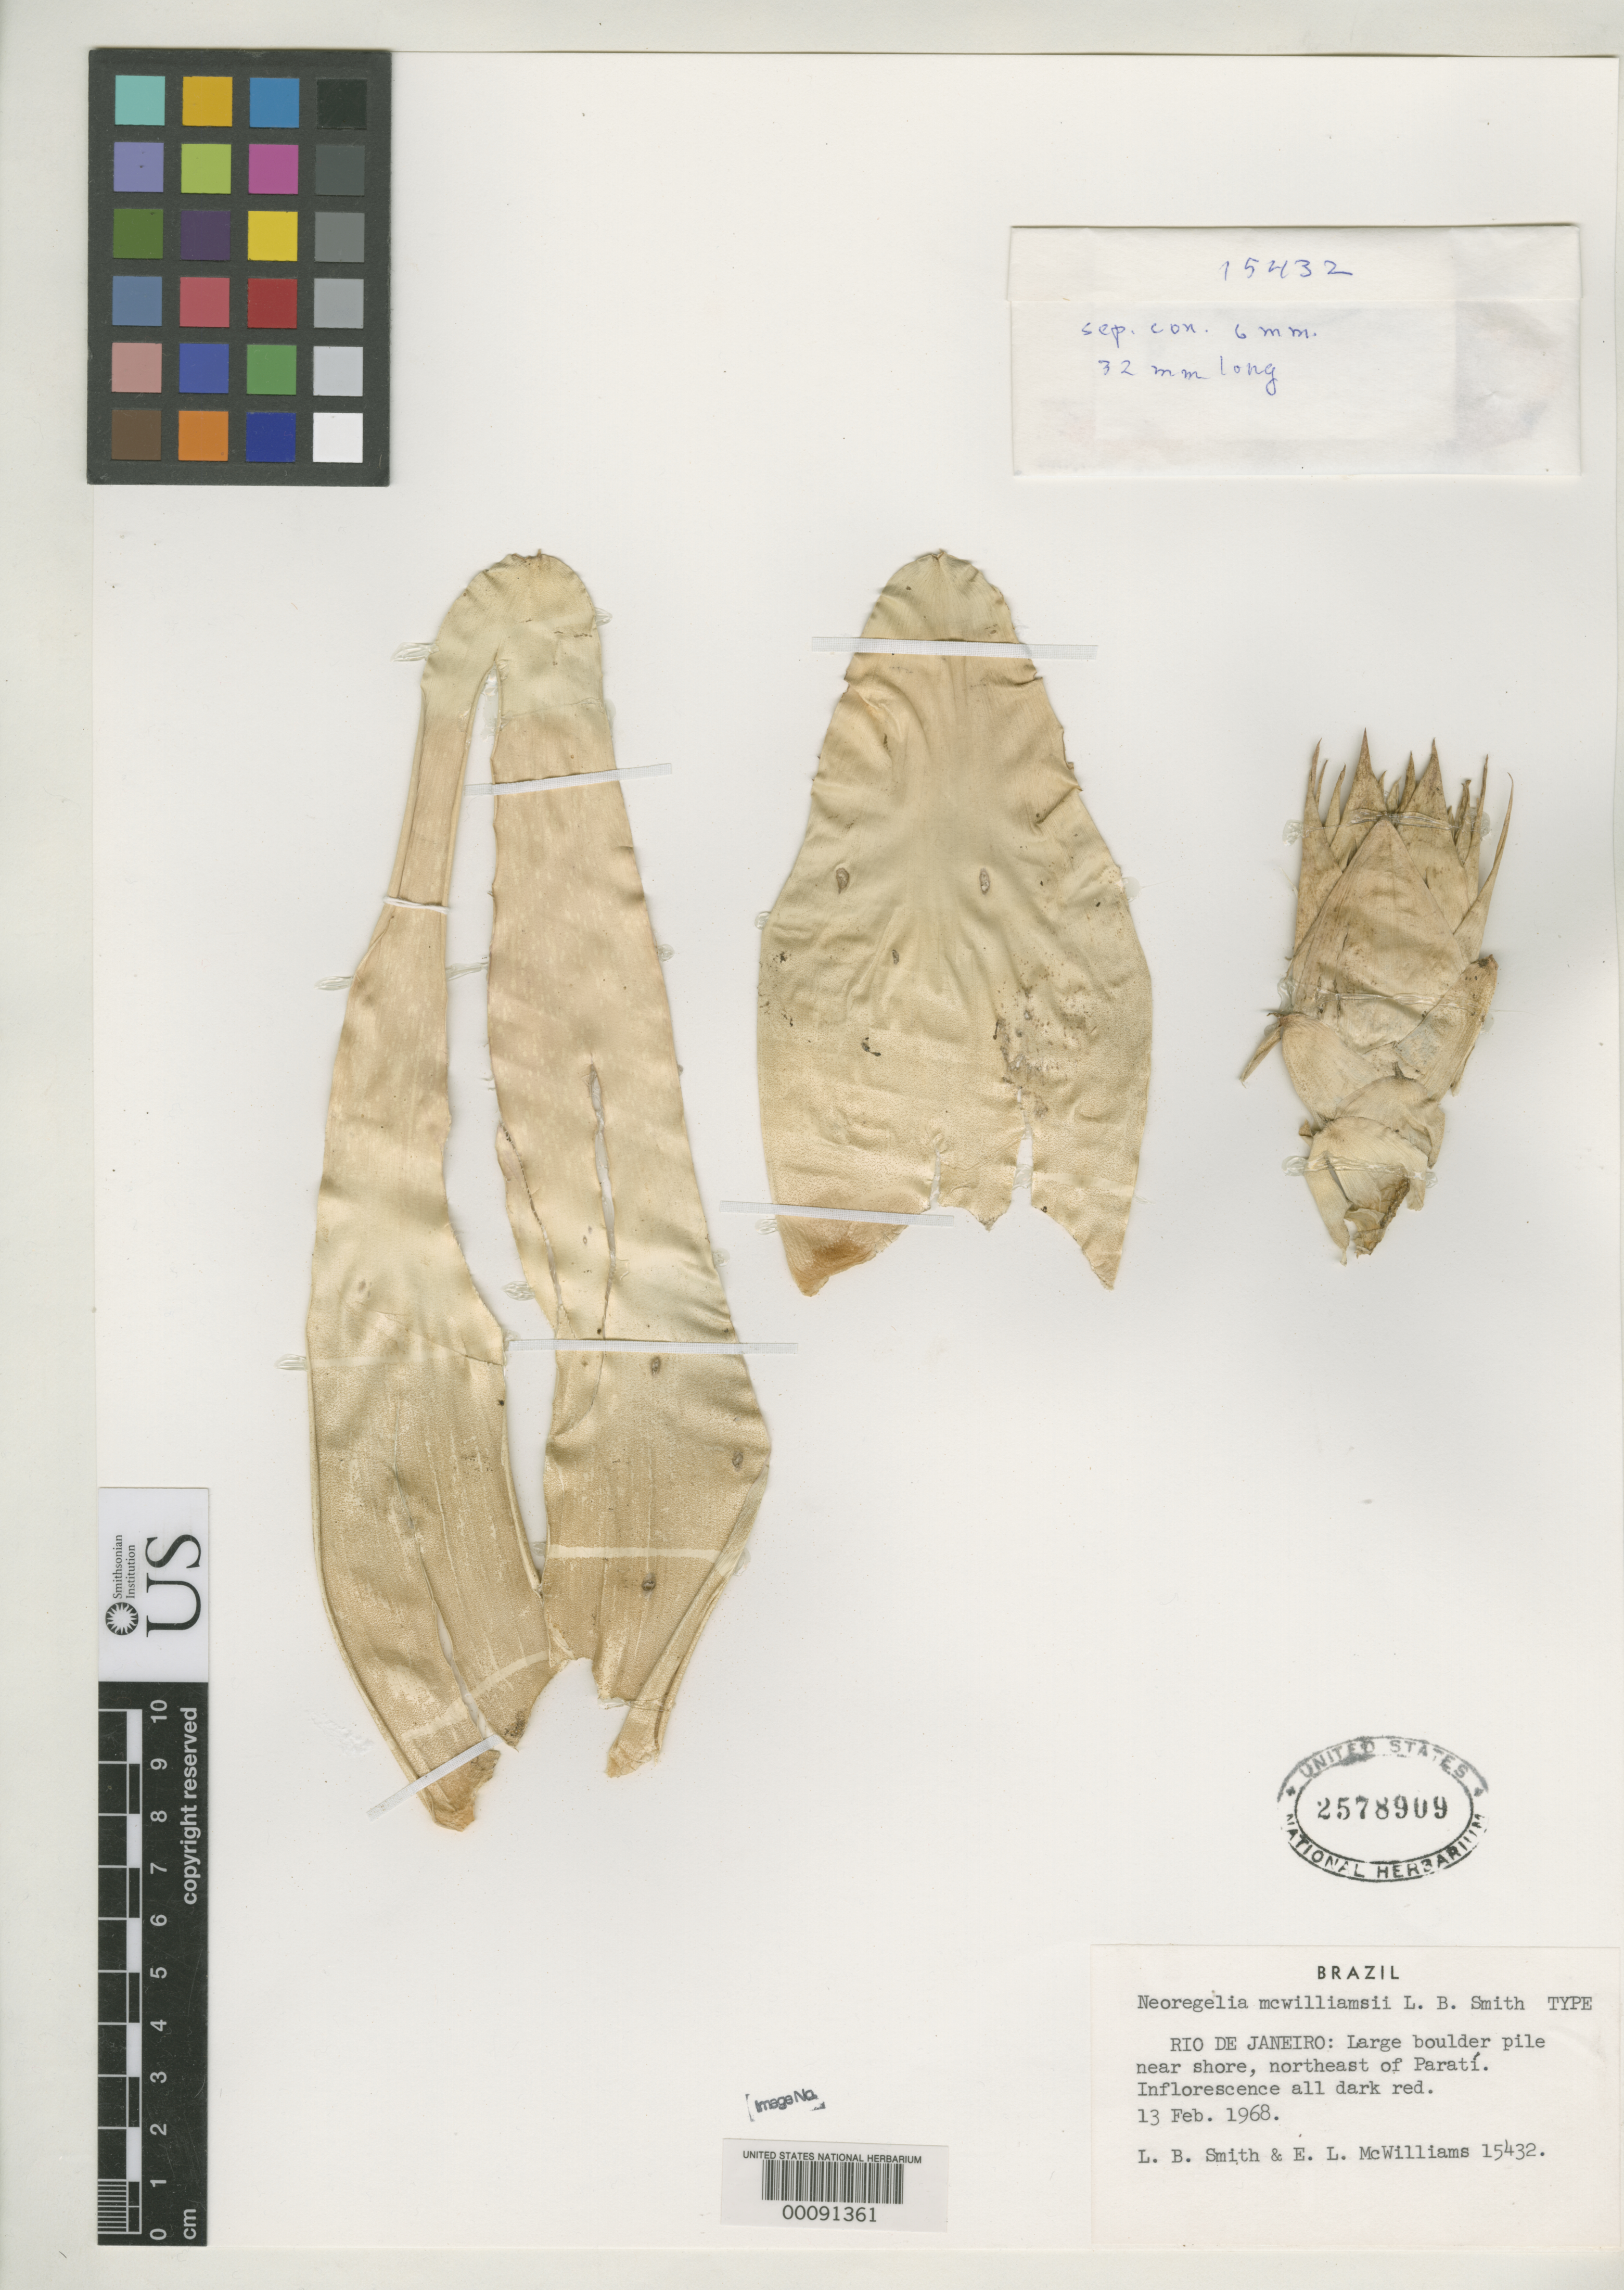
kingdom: Plantae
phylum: Tracheophyta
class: Liliopsida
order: Poales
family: Bromeliaceae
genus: Neoregelia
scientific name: Neoregelia mcwilliamsii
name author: L.B. Sm.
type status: Holotype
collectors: L. Smith & E. L. McWilliams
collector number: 15432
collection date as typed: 13 Feb 1968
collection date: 1968-02-13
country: Brazil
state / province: Rio de Janeiro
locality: Northeast of Parati.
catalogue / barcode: US 2578909